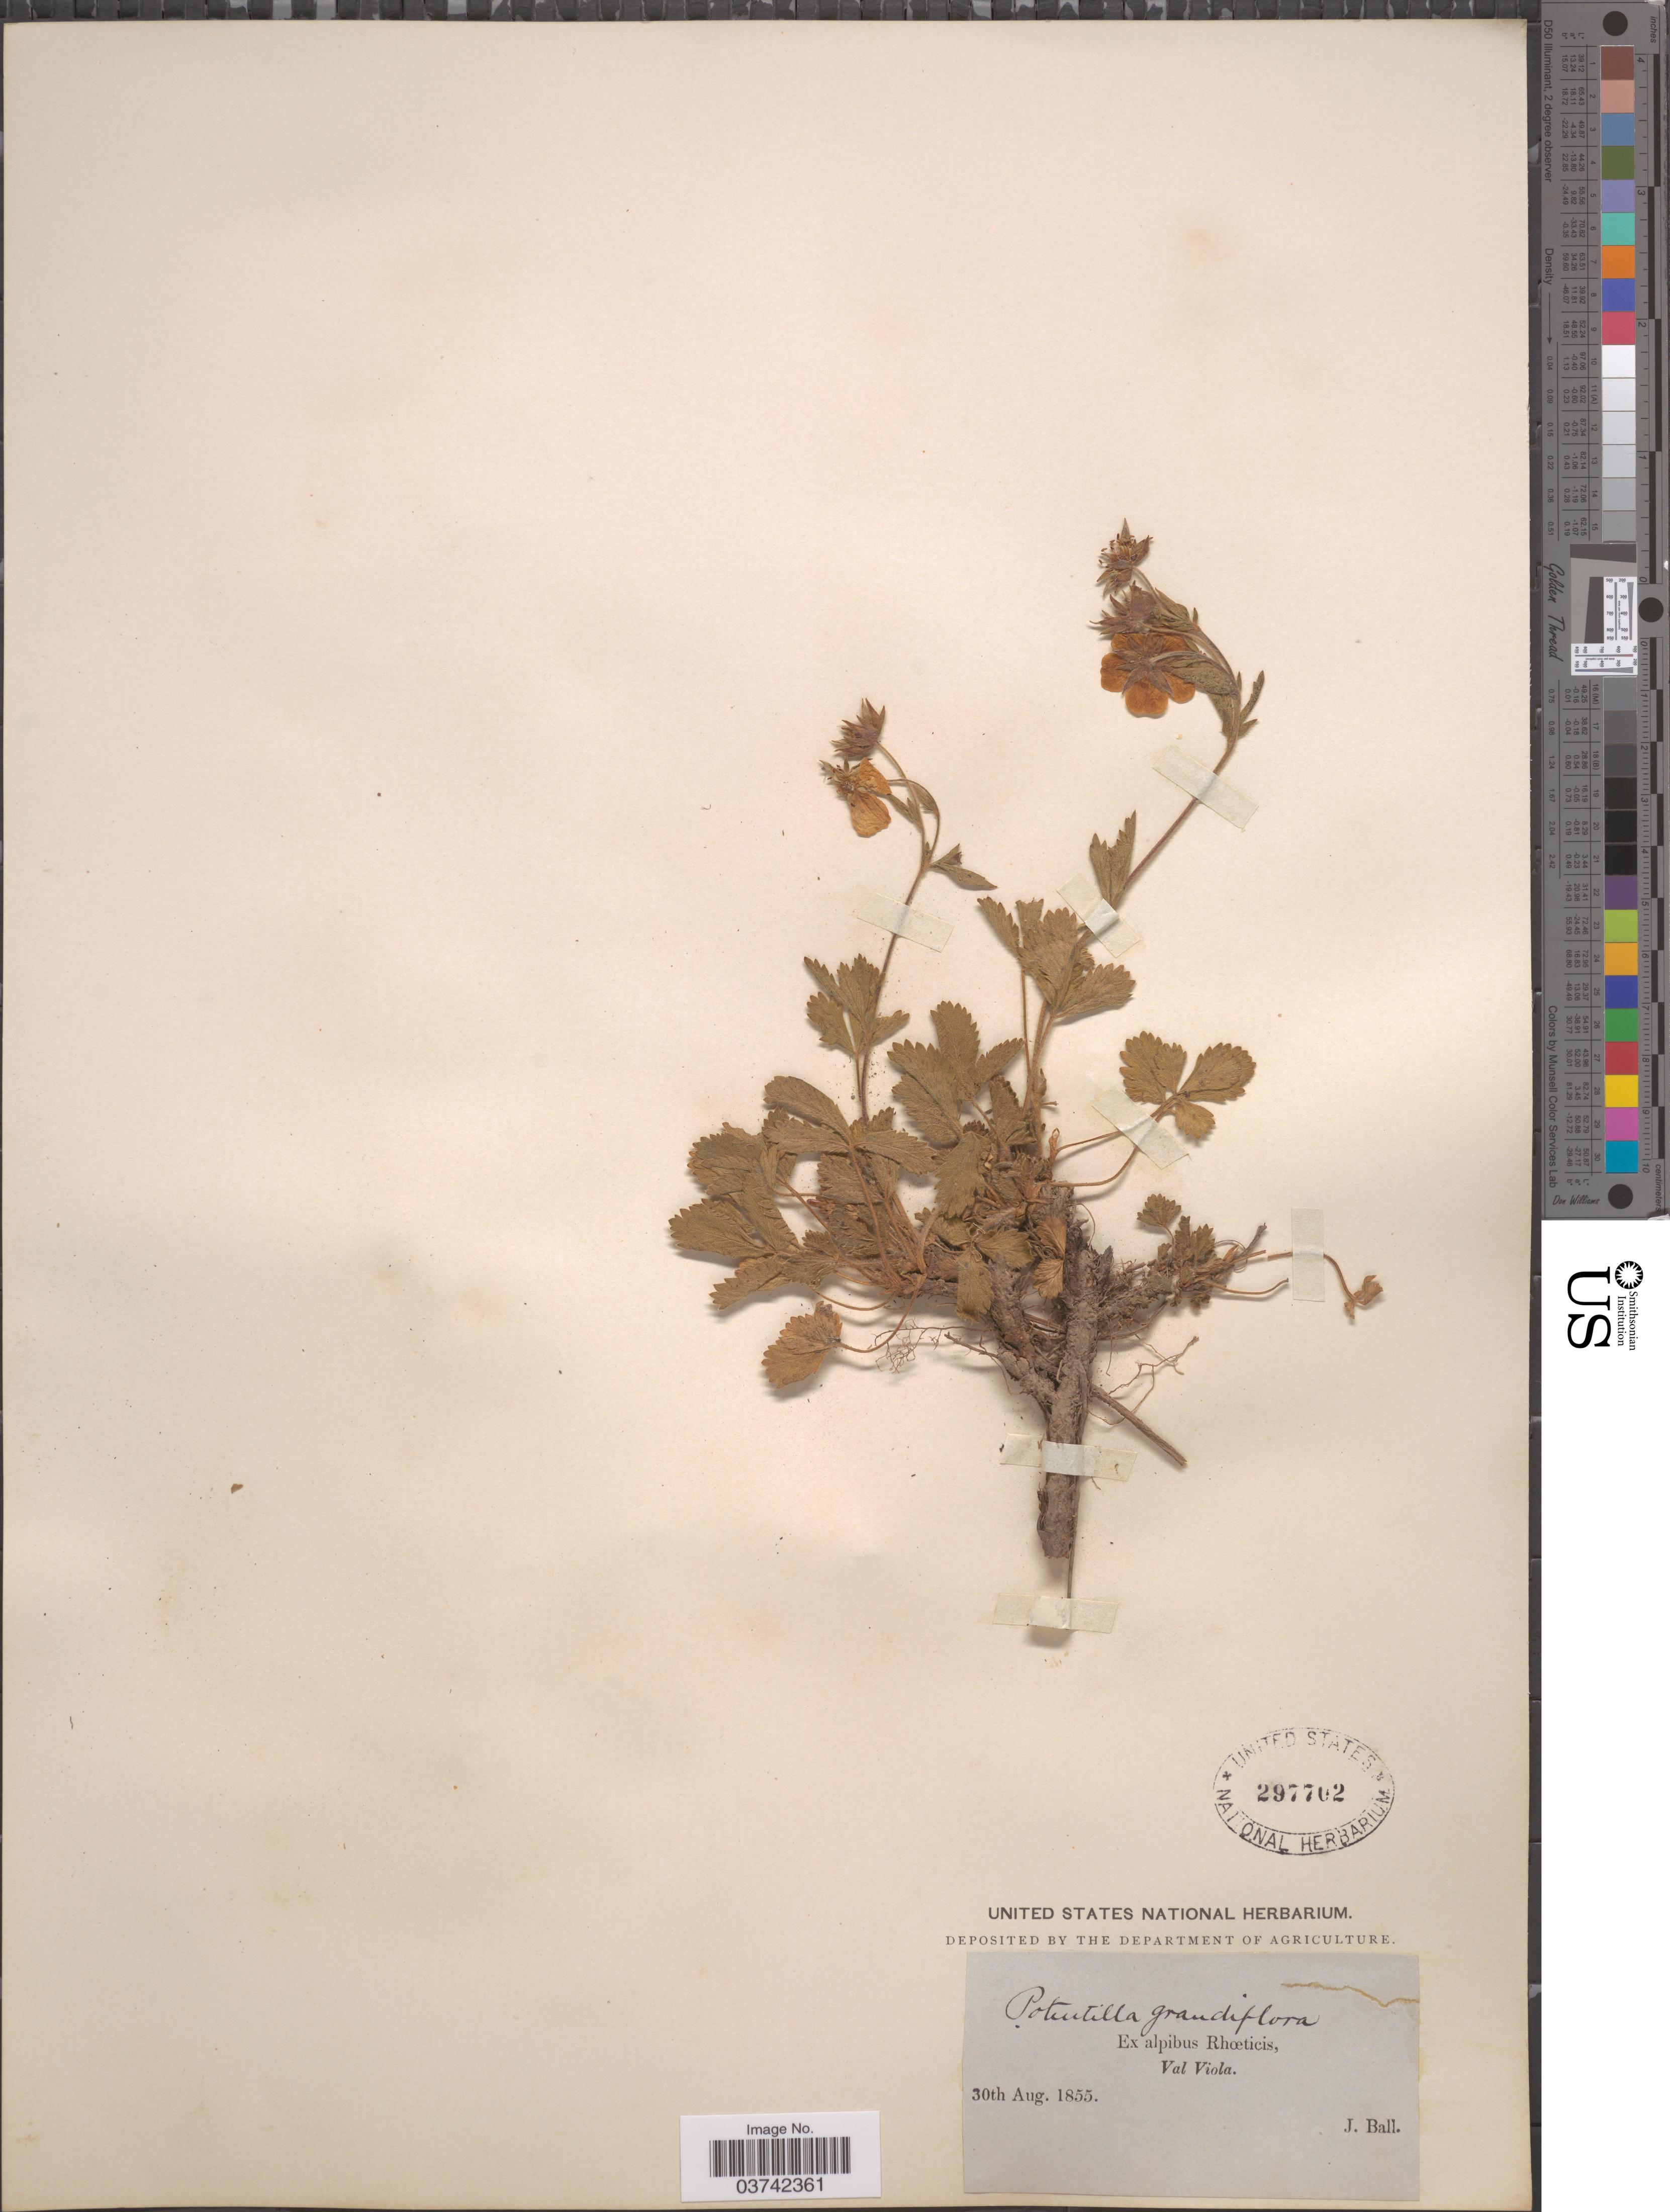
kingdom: Plantae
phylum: Tracheophyta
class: Magnoliopsida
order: Rosales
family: Rosaceae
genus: Potentilla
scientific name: Potentilla grandiflora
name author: L.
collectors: J. Ball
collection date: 1855-08-30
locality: Ex alpibus Rhœticis, Val Viola.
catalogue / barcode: US 297702